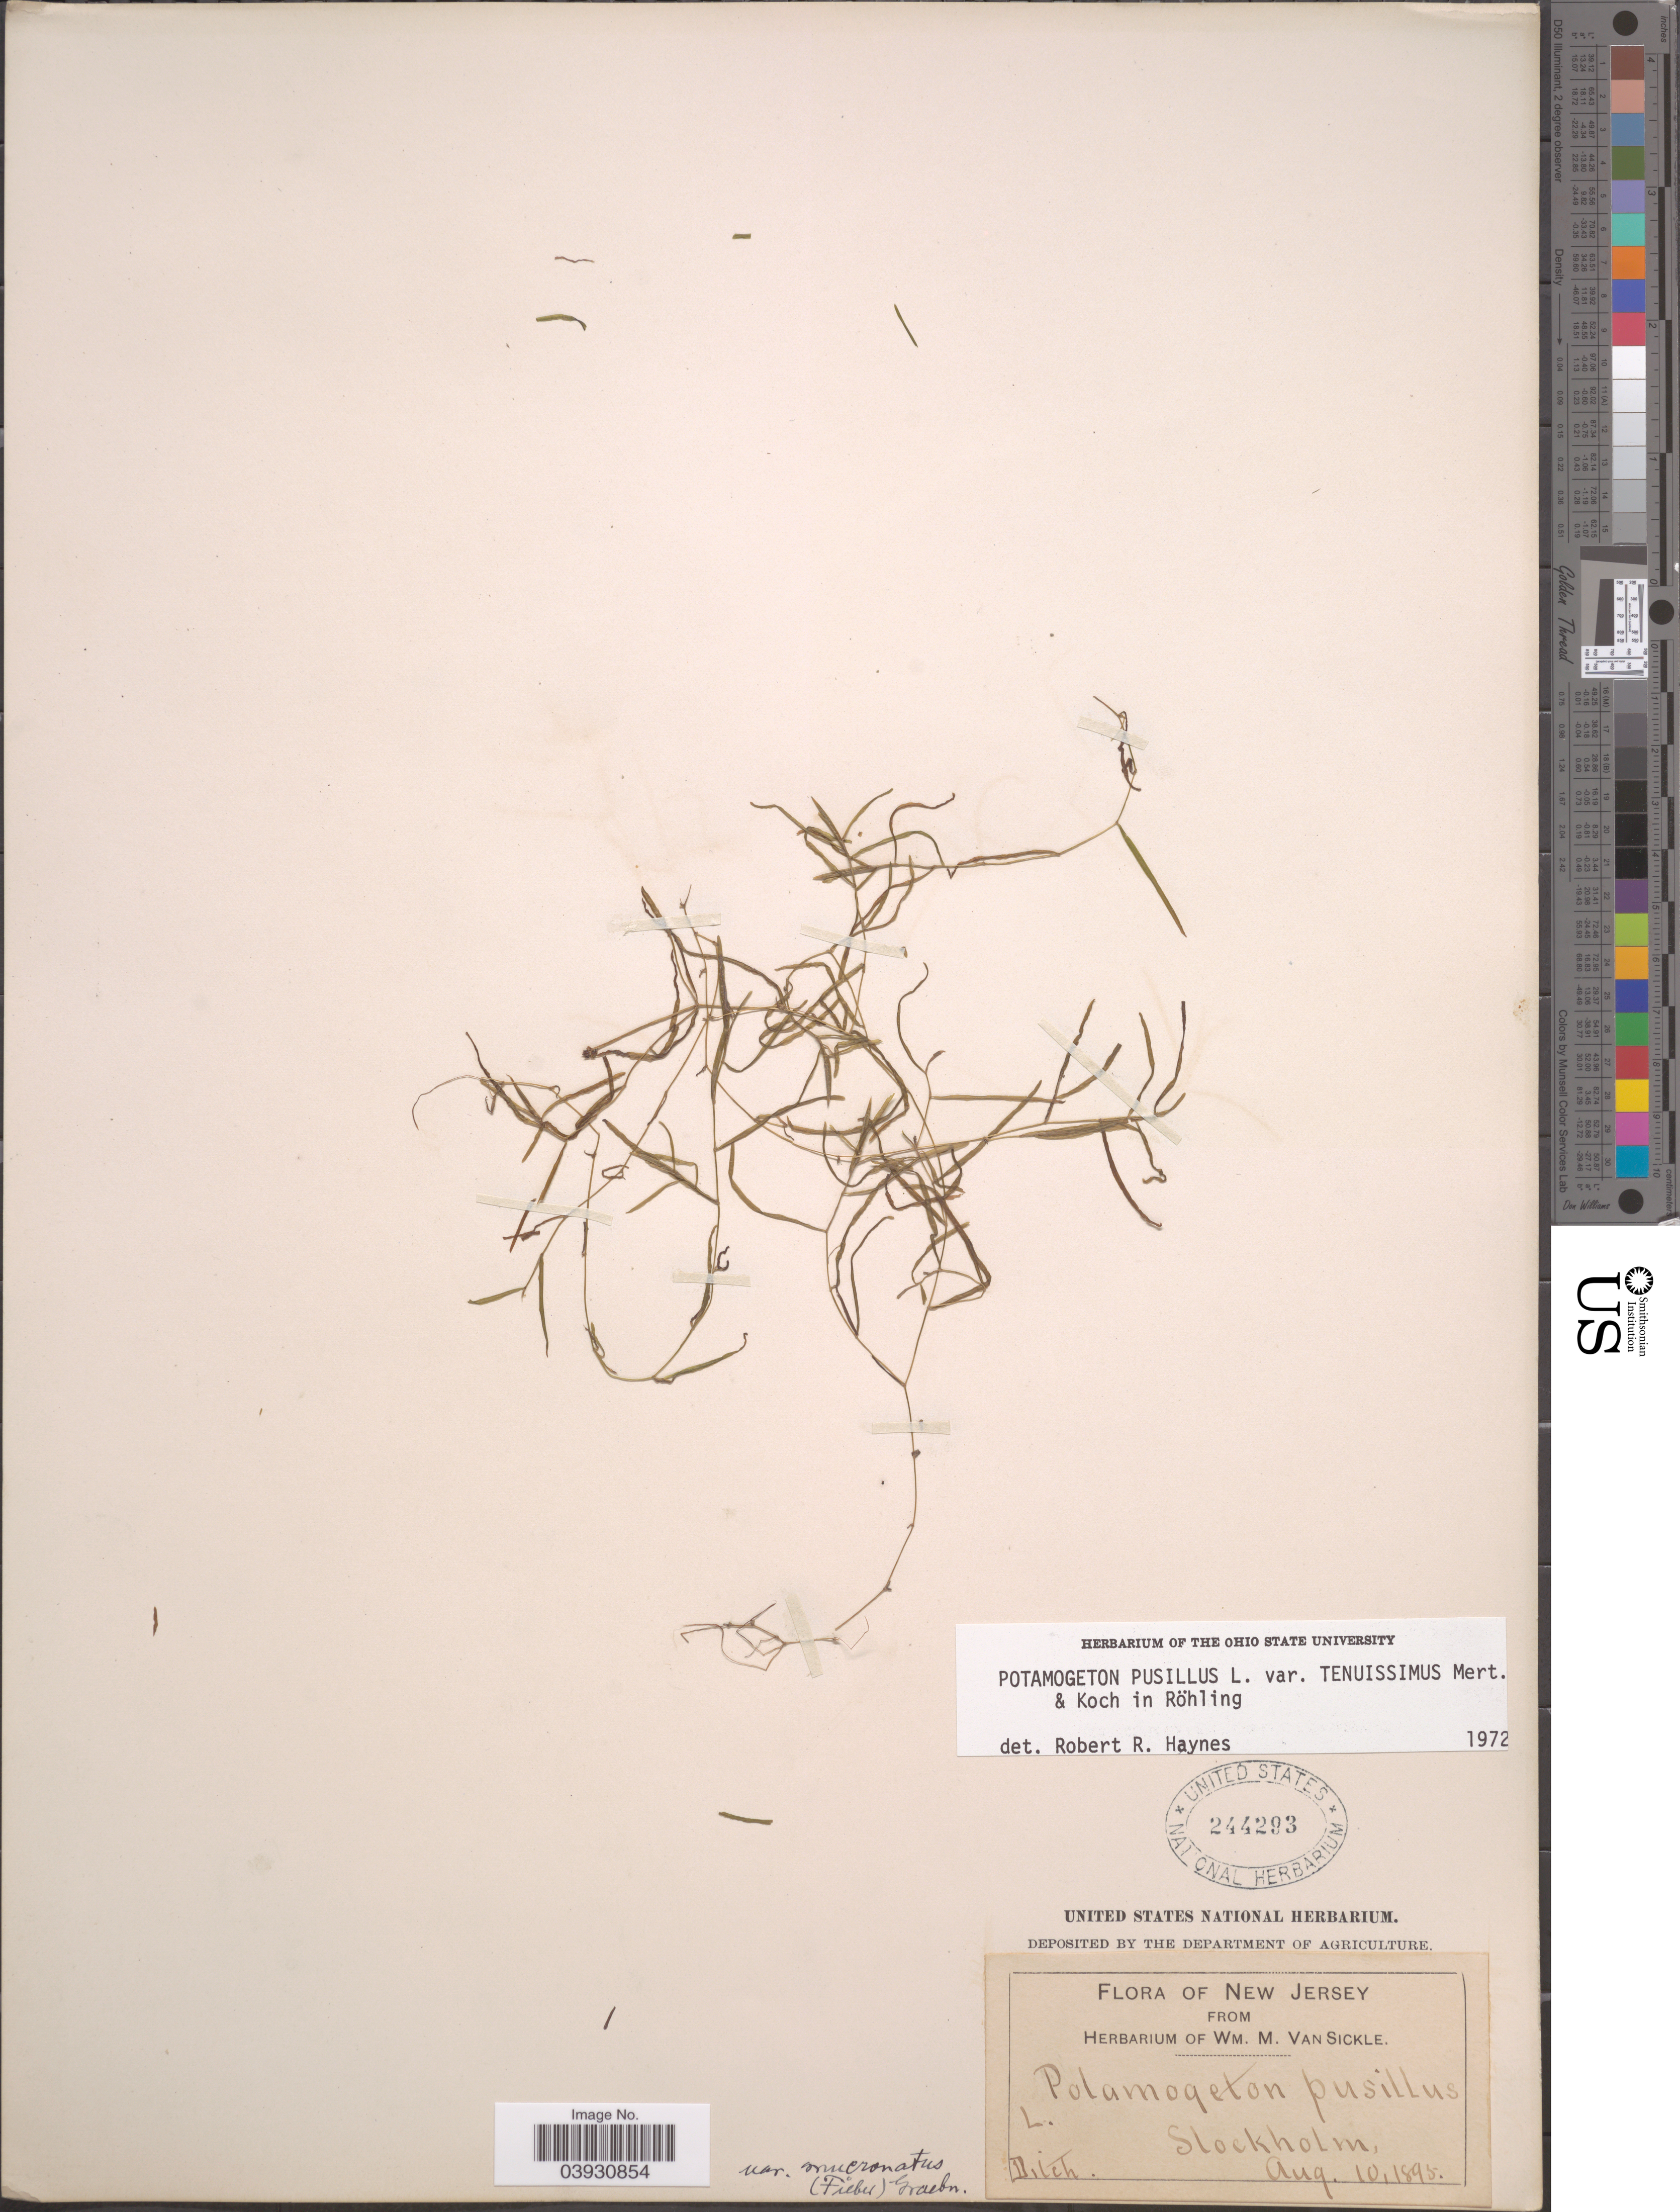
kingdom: Plantae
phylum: Tracheophyta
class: Liliopsida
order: Alismatales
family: Potamogetonaceae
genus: Potamogeton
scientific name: Potamogeton pusillus subsp. tenuissimus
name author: Mert. & W.D.J. Koch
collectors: ex herb. Wm. M. Van Sickle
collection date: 1895-08-10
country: United States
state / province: New Jersey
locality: Stockholm.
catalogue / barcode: US 244293